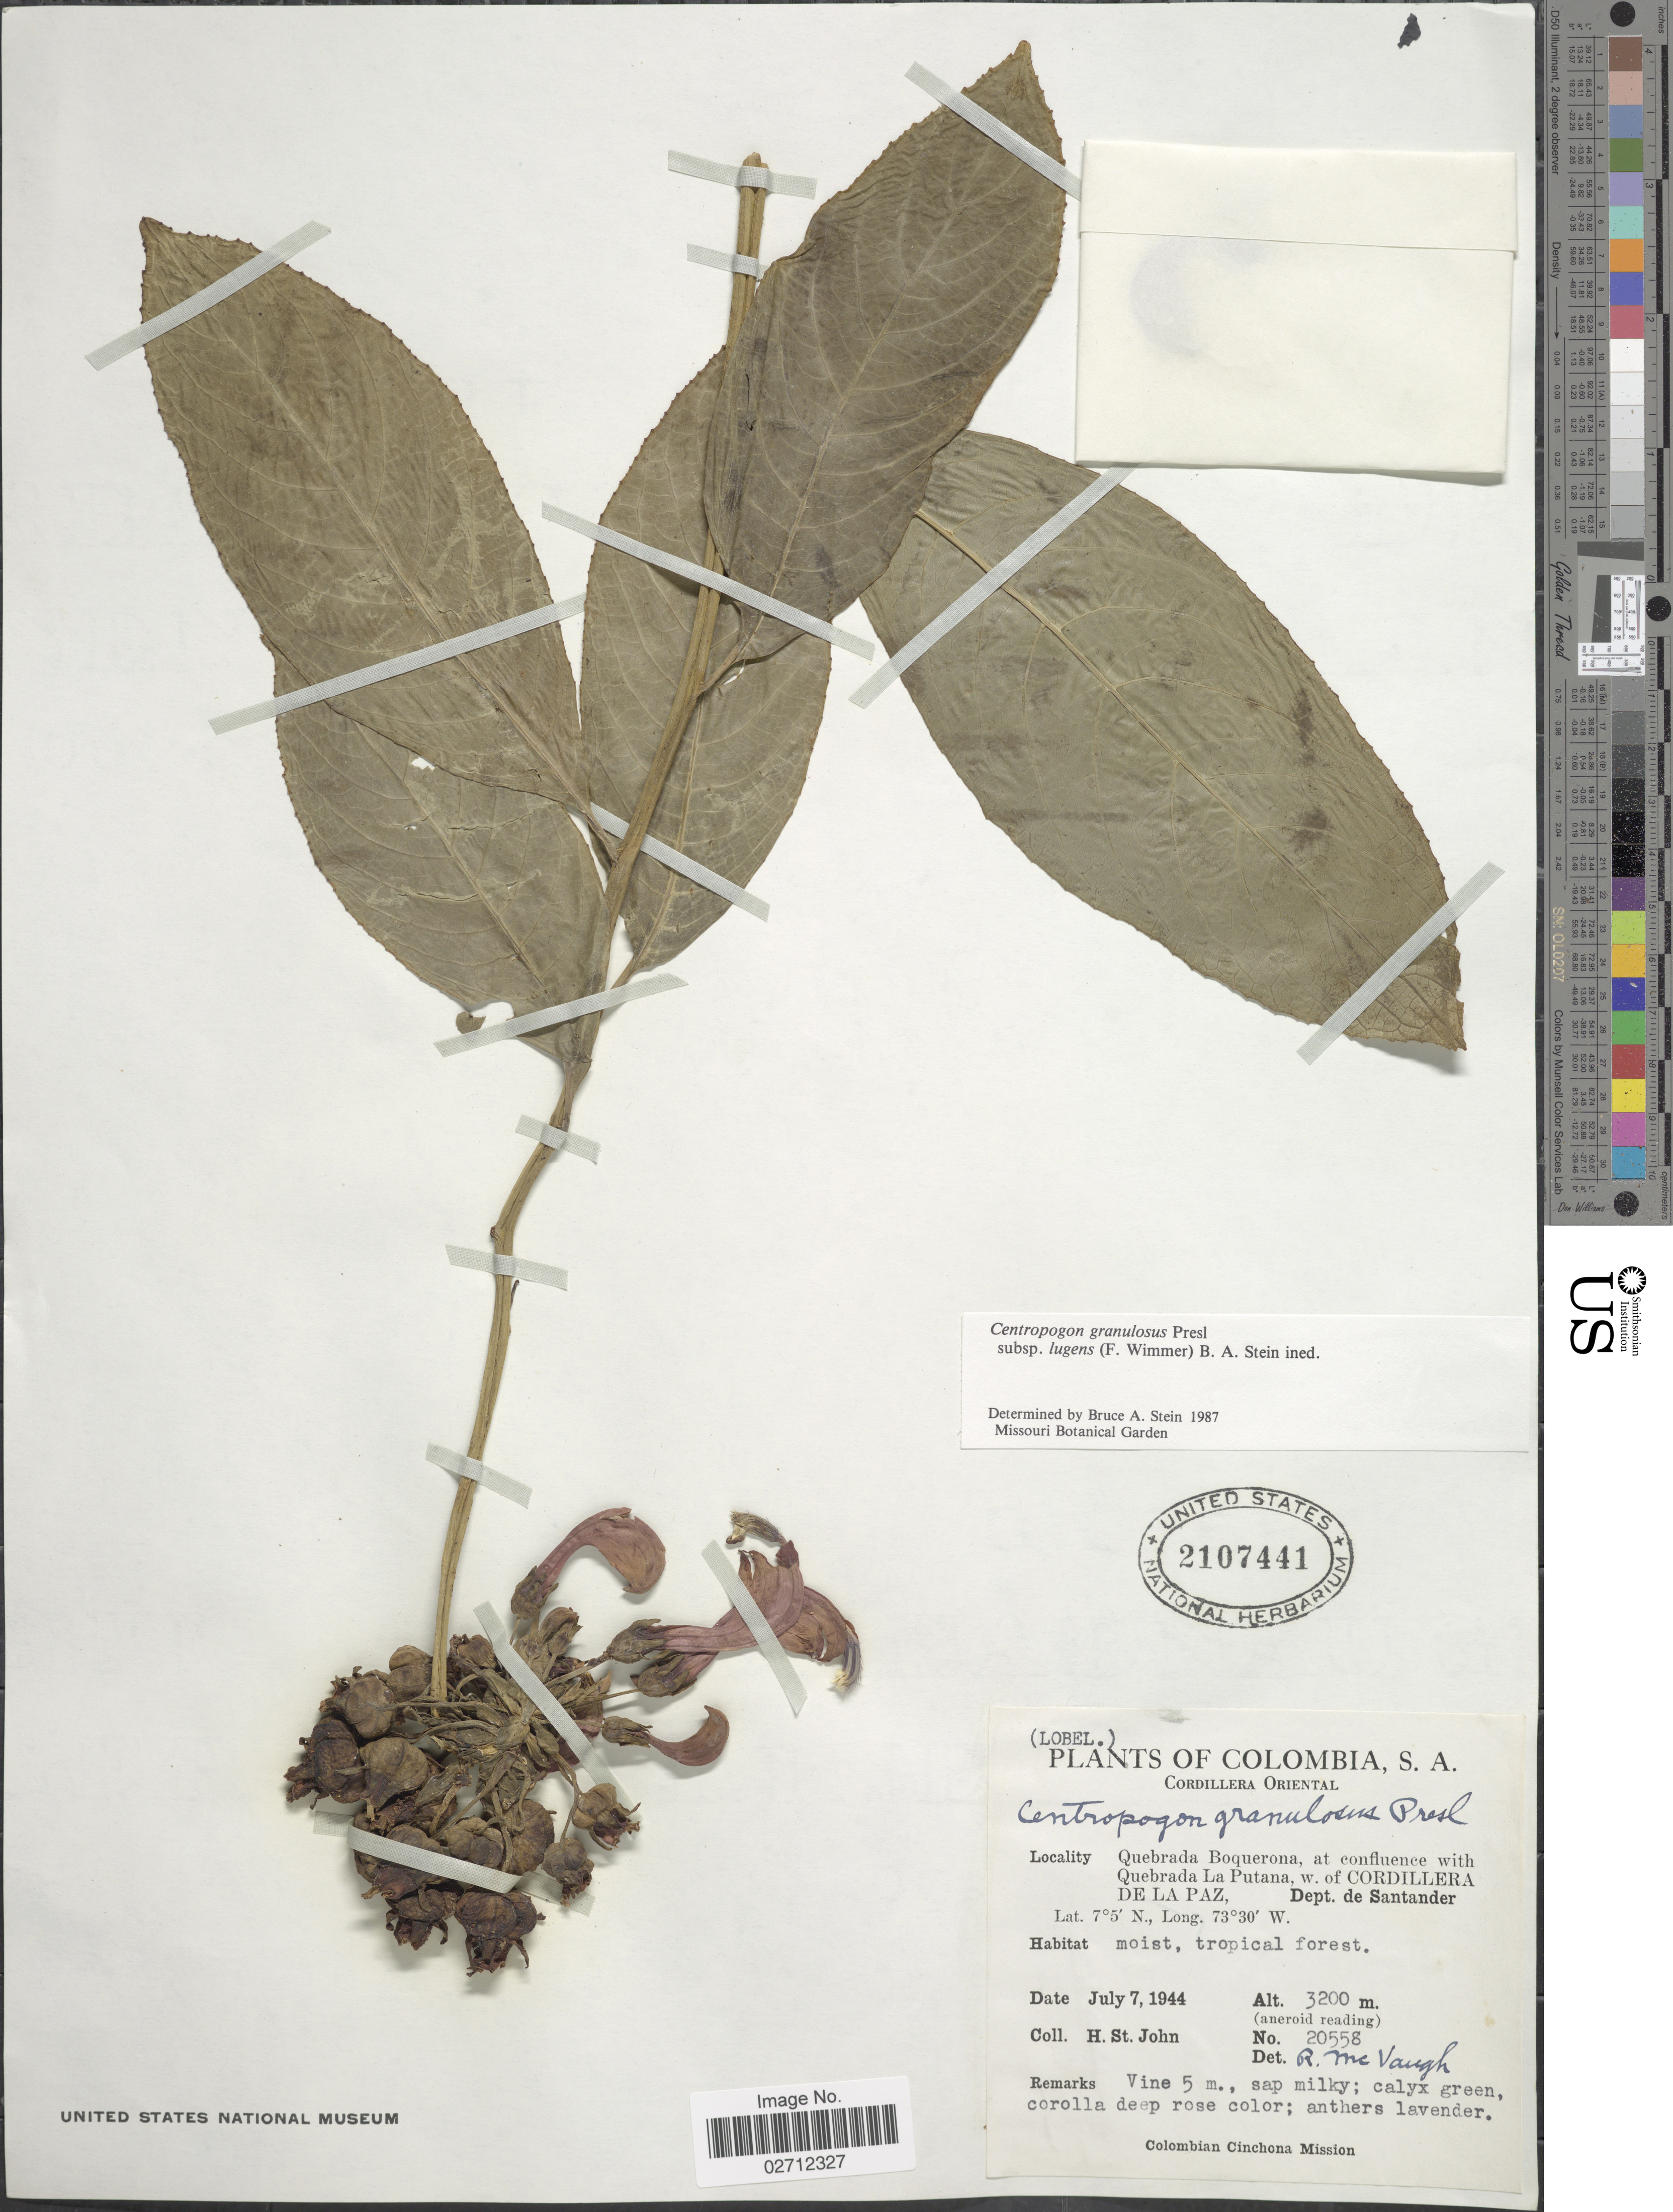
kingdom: Plantae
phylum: Tracheophyta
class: Magnoliopsida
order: Asterales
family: Campanulaceae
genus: Centropogon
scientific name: Centropogon granulosus subsp. lugens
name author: B.A. Stein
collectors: H. St. John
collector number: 20558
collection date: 1944-07-07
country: Colombia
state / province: Santander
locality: Cordillera Oriental, Quebrada Boquerona, at confluence with Quebrada La Putuna, w. of Cordillera De La Paz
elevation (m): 3200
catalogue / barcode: US 2107441